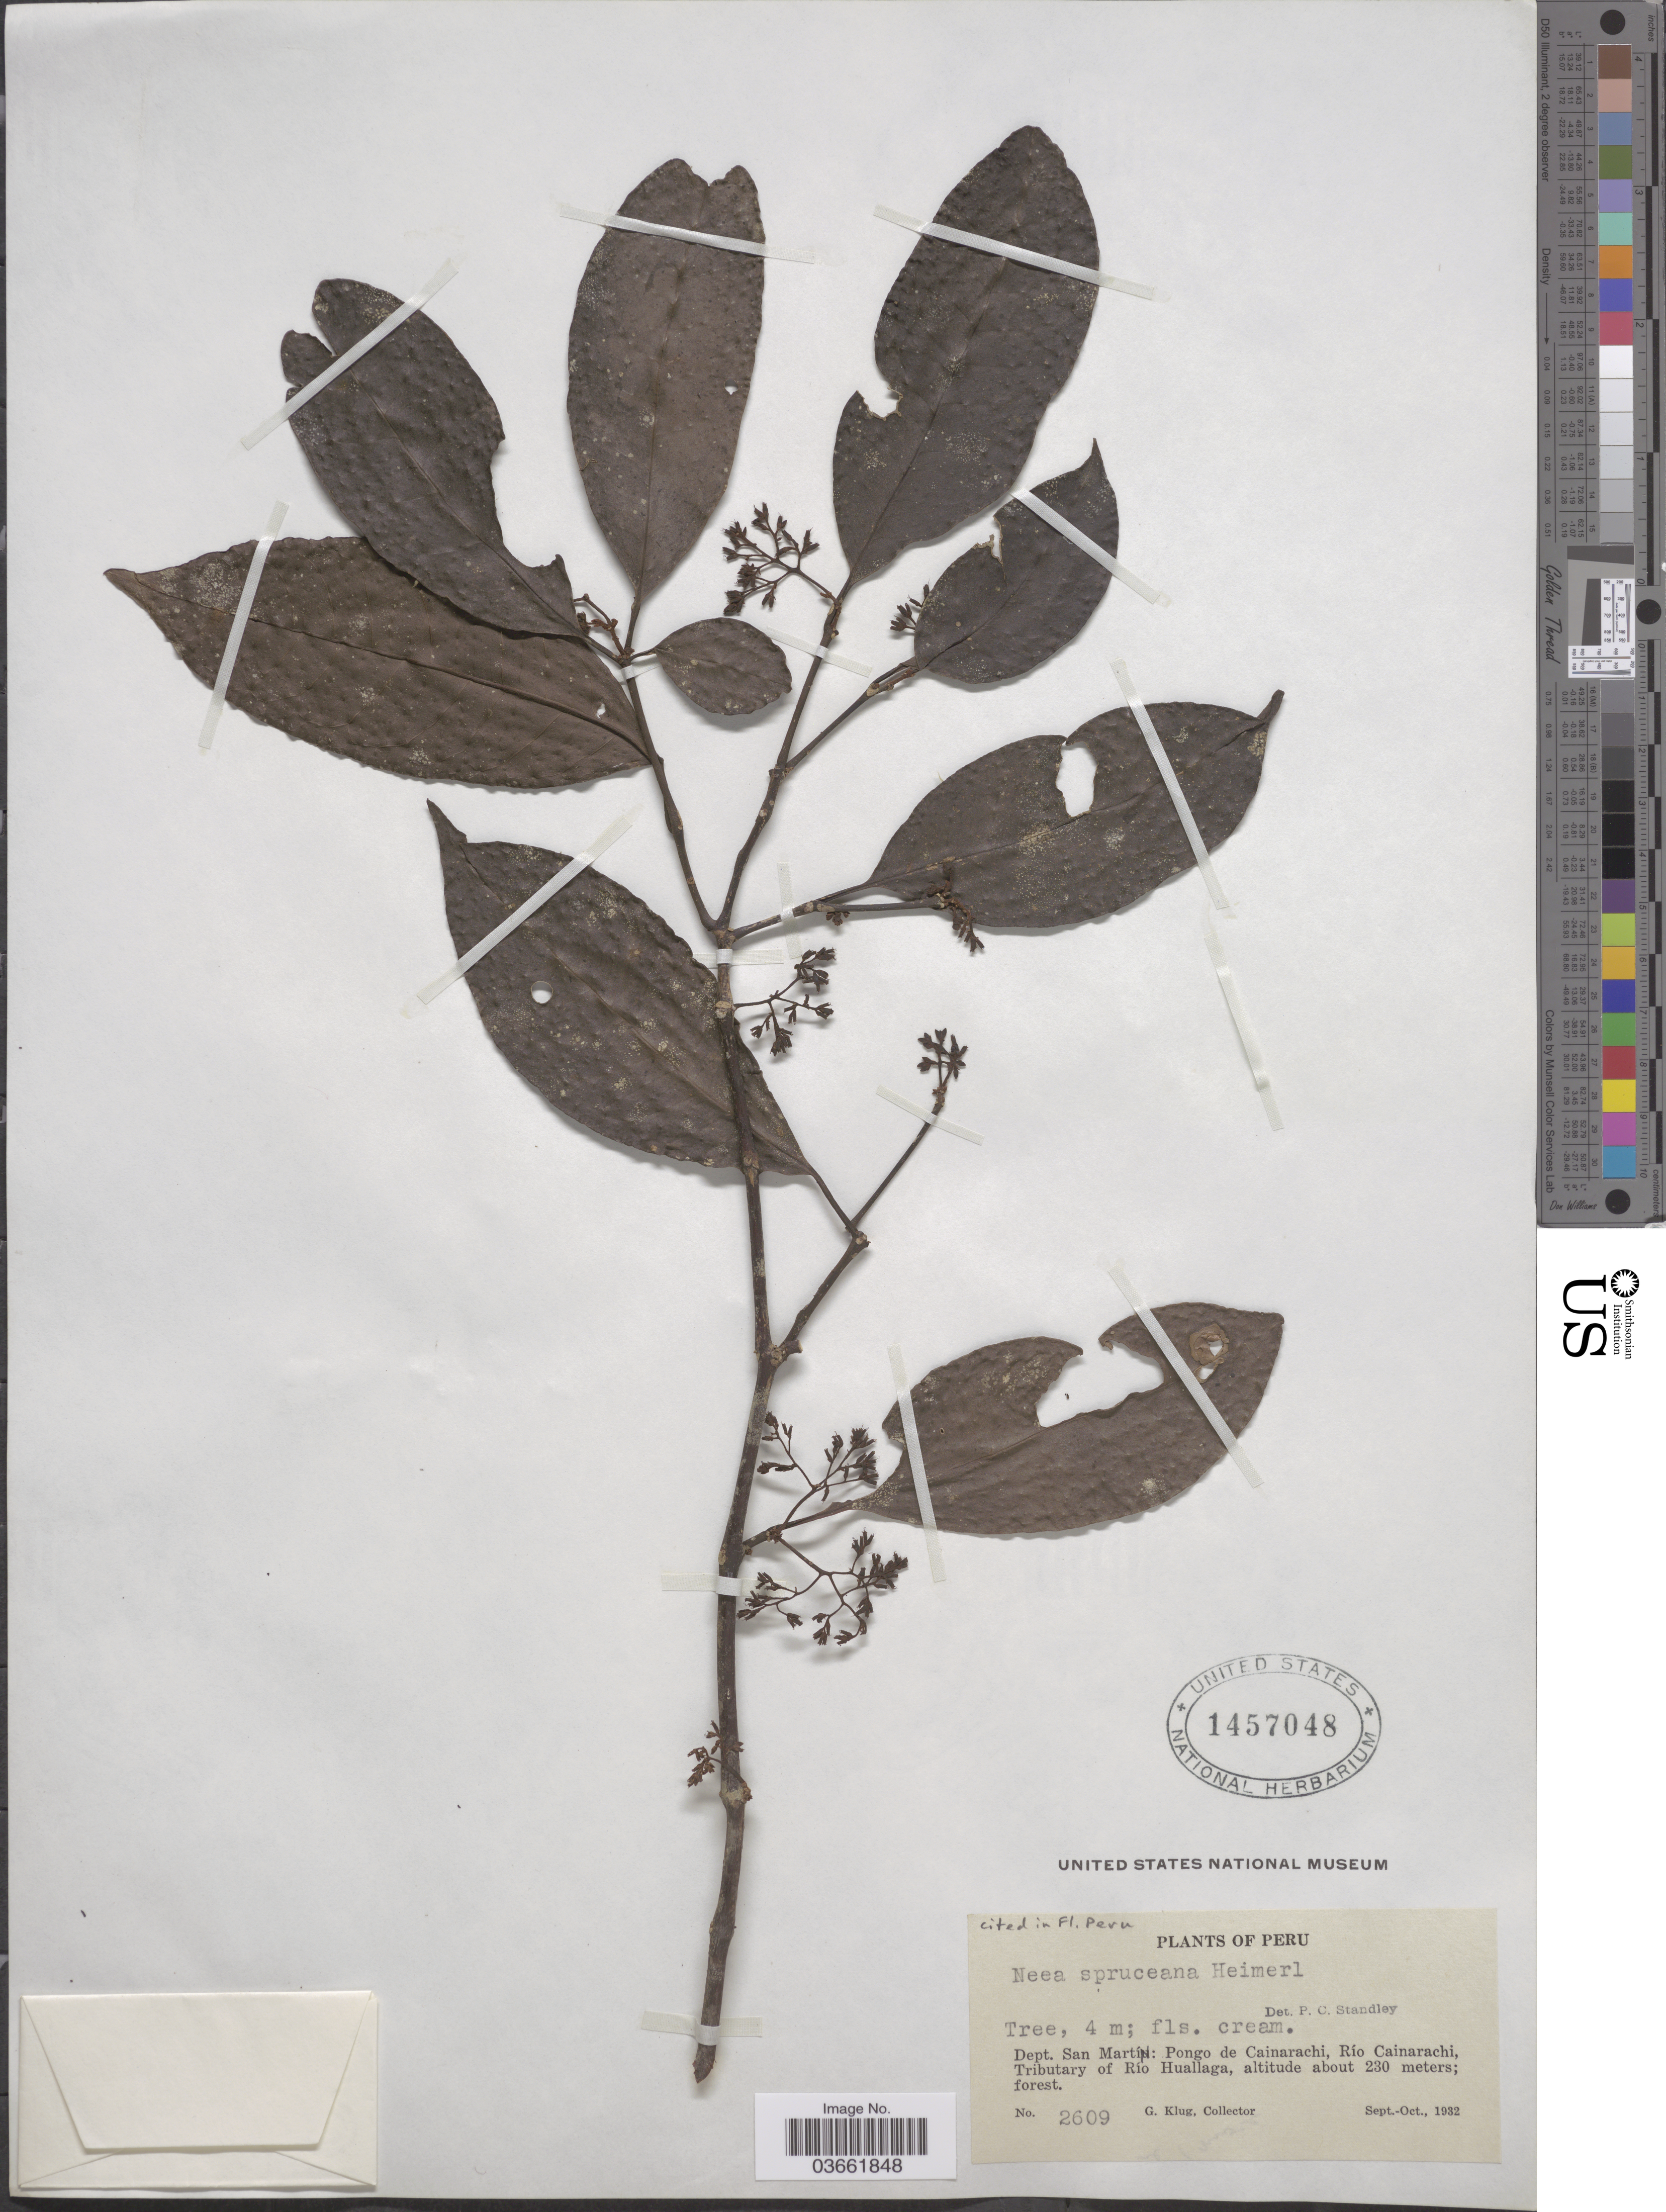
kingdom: Plantae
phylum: Tracheophyta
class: Magnoliopsida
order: Caryophyllales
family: Nyctaginaceae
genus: Neea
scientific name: Neea spruceana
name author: Heimerl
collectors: G. Klug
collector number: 2609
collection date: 1932-09/1932-10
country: Peru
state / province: San Martín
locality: Dept. San Martín: Pongo de Cainarachi, Río Cainarachi, Tributary of Río Huallaga.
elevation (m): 230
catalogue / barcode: US 1457048